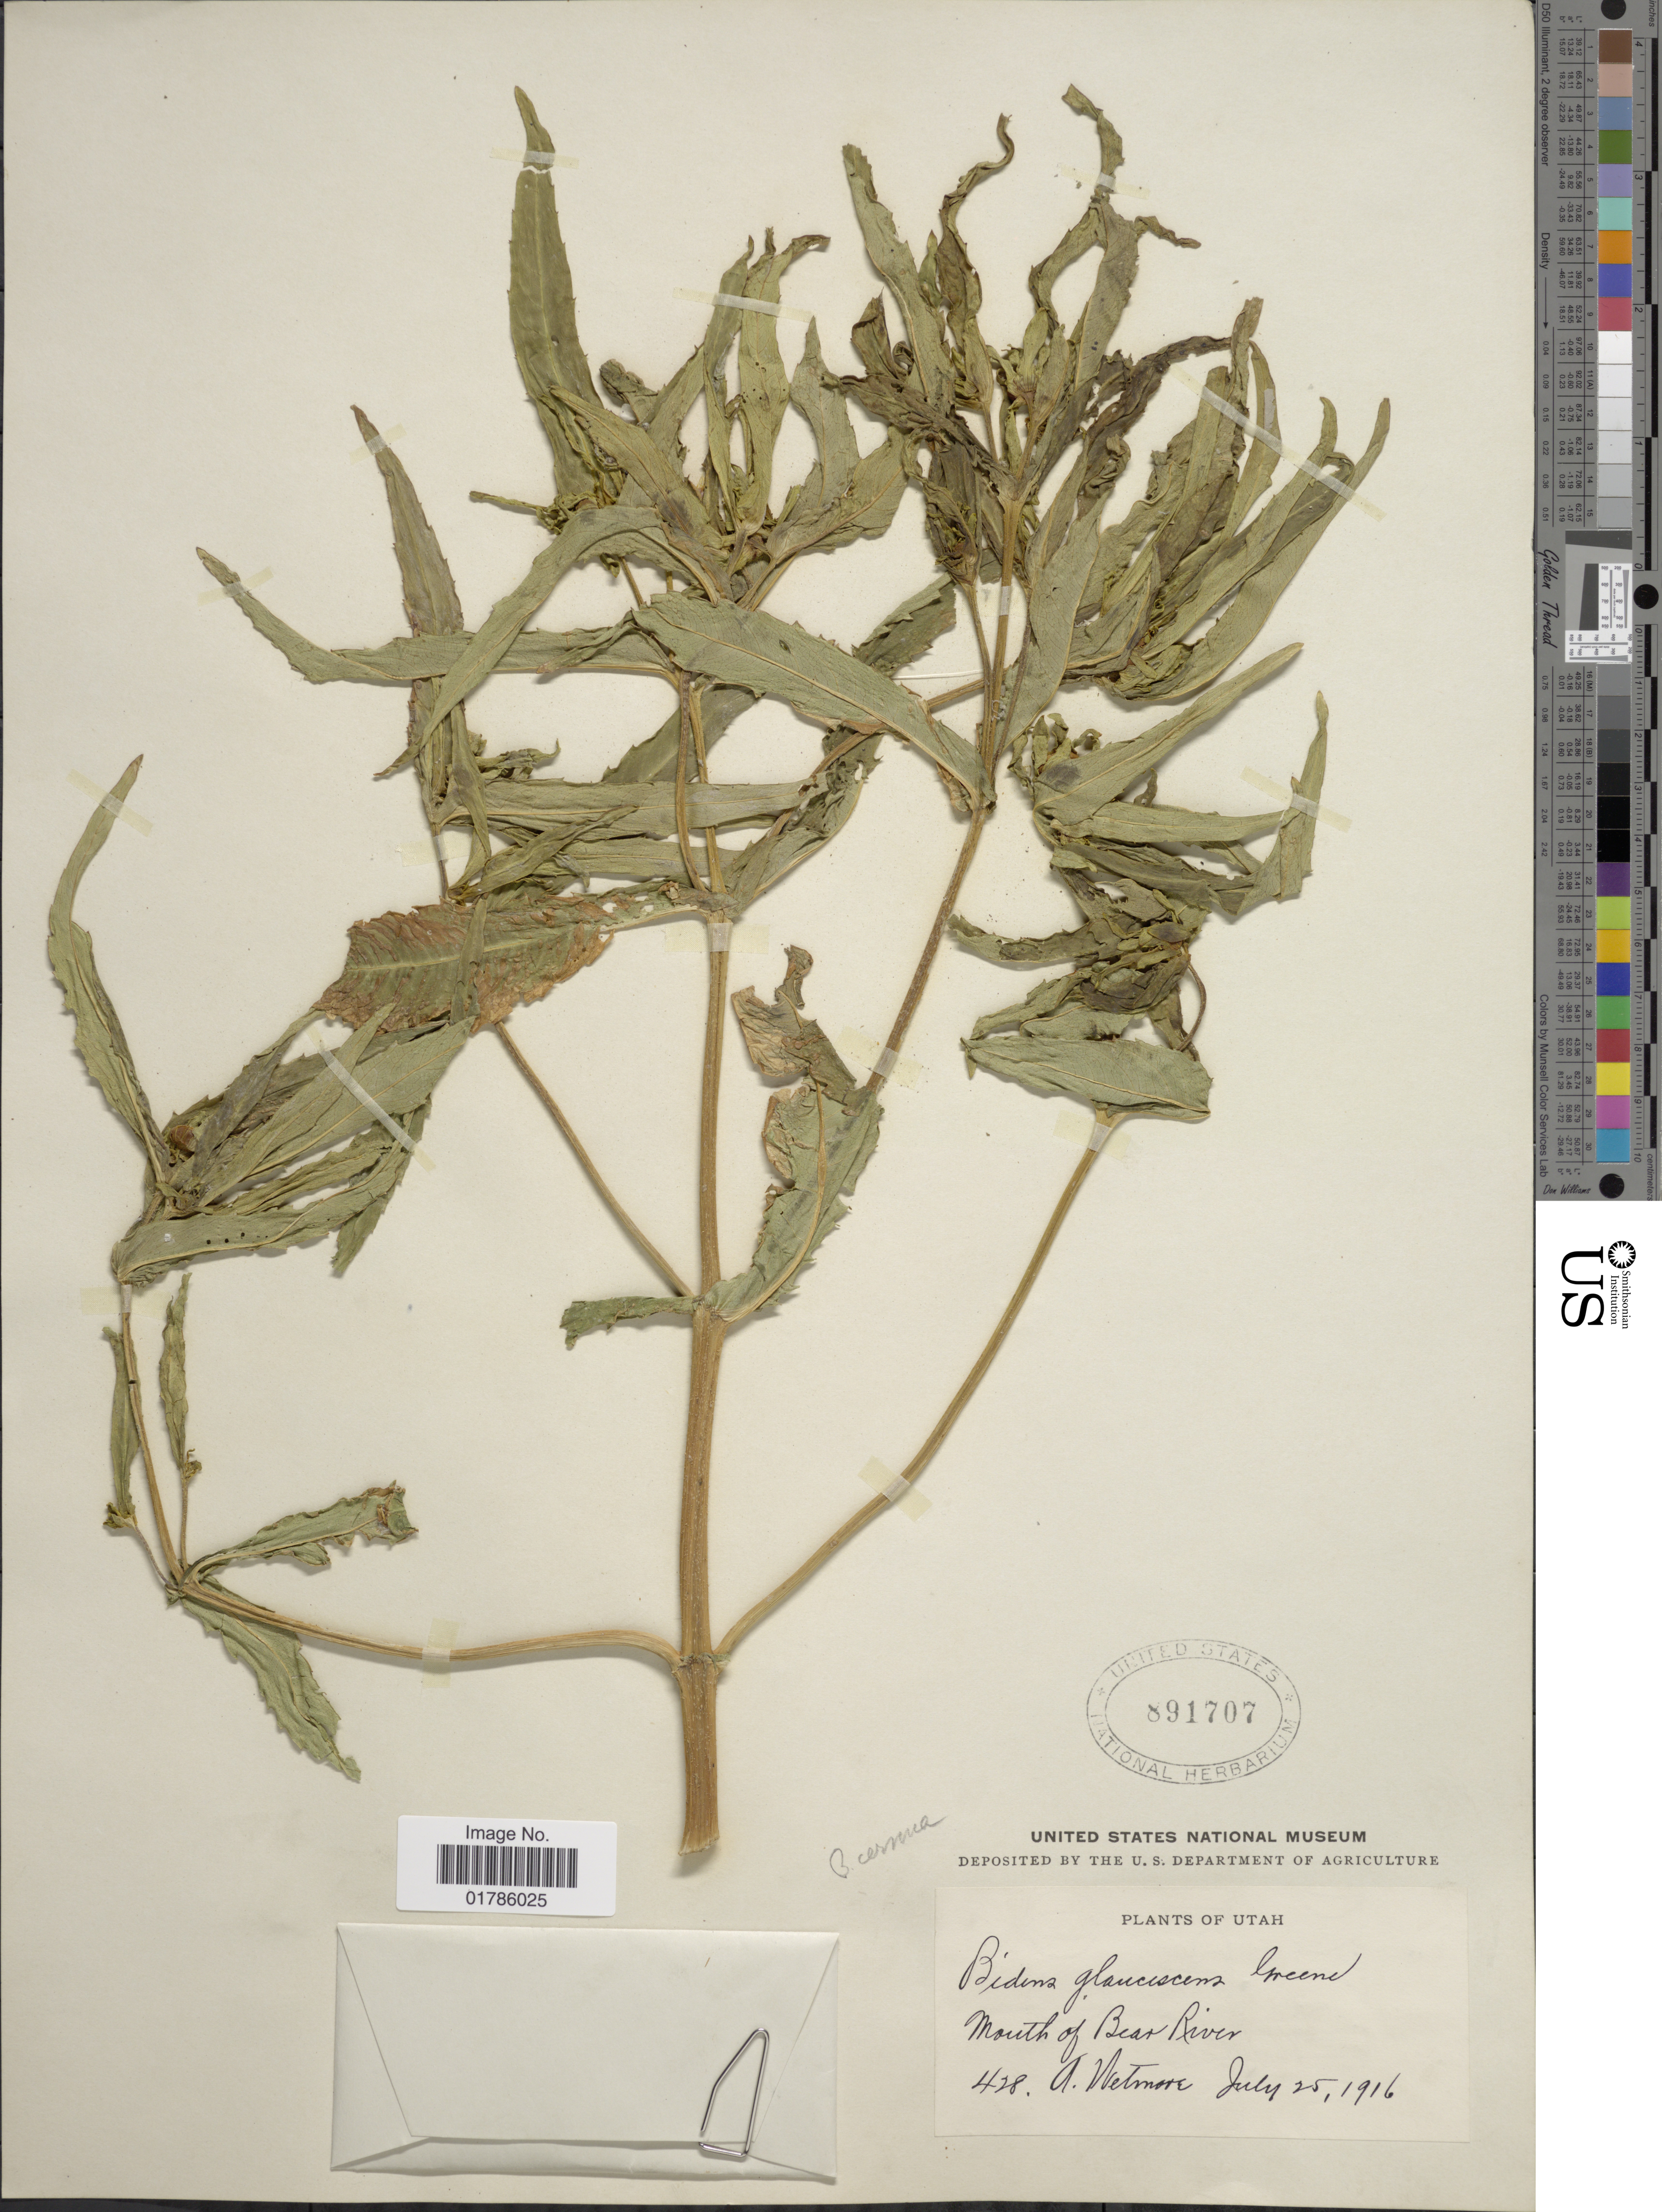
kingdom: Plantae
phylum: Tracheophyta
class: Magnoliopsida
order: Asterales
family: Asteraceae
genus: Bidens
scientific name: Bidens cernua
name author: L.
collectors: A. Wetmore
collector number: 428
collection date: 1916-07-25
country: United States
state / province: Utah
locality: Mouth of Bear River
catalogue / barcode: US 891707